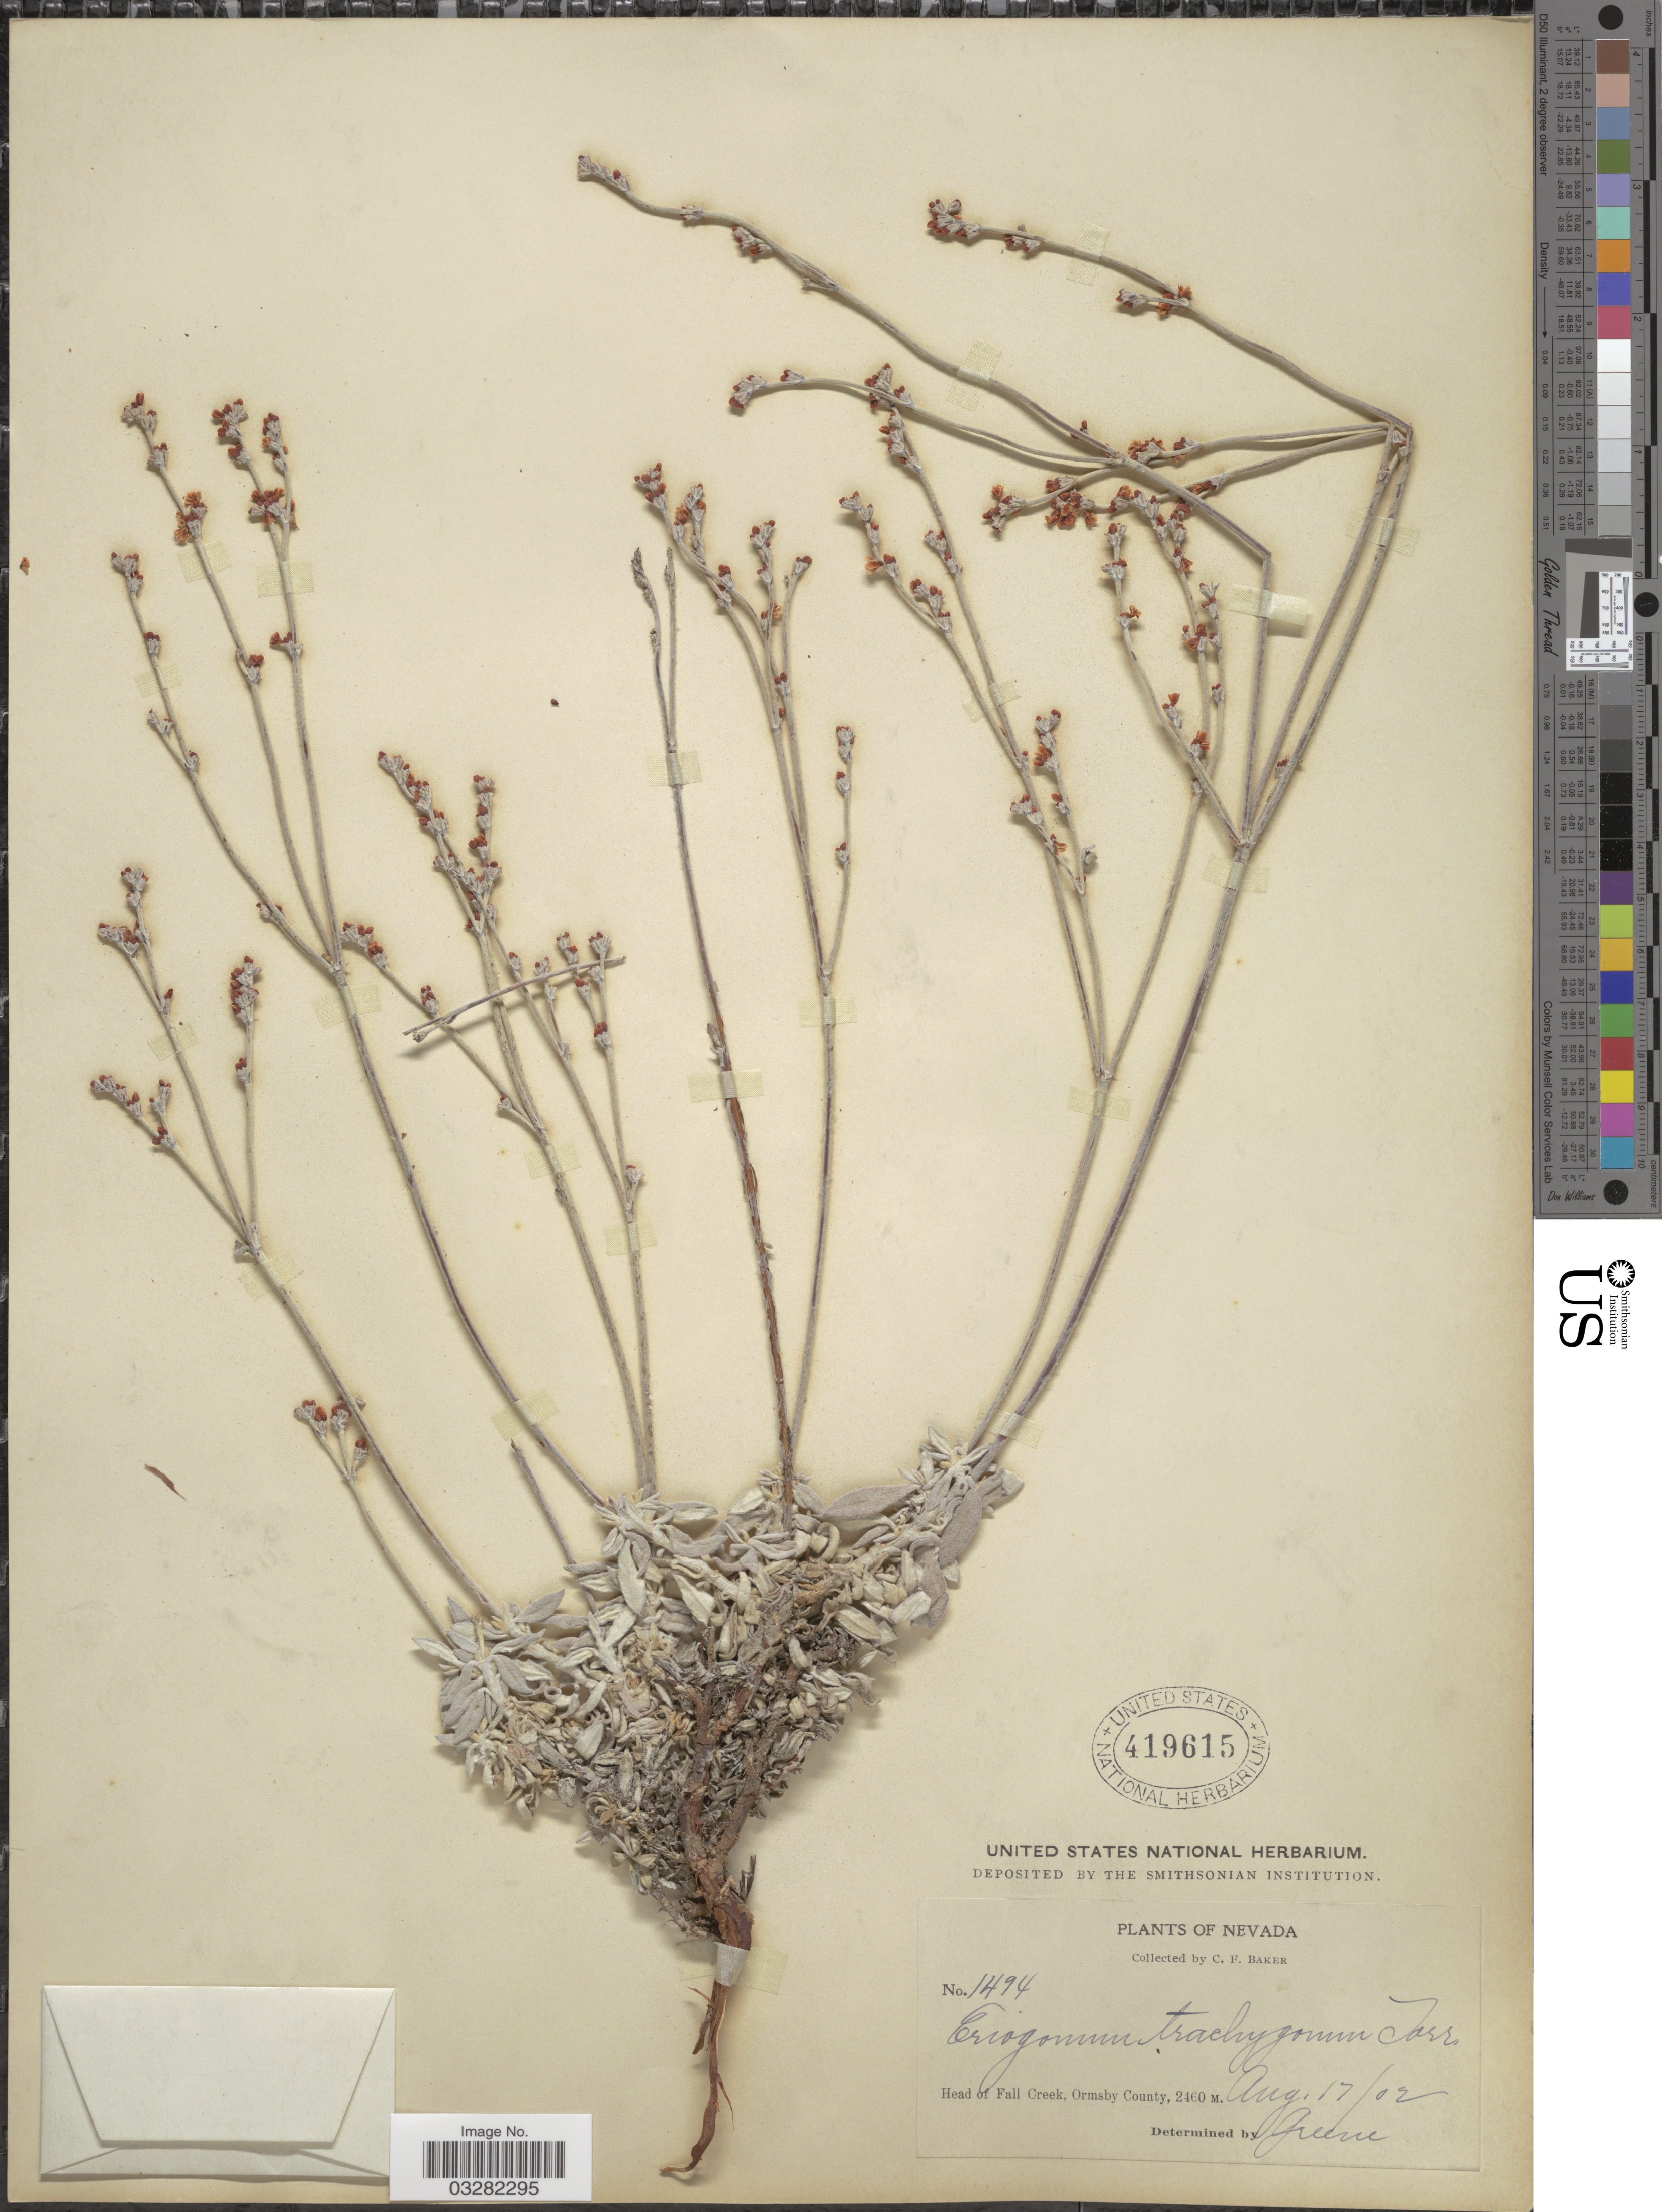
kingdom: Plantae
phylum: Tracheophyta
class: Magnoliopsida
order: Caryophyllales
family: Polygonaceae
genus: Eriogonum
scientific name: Eriogonum wrightii var. subscaposum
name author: S. Watson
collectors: C. F. Baker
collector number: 1494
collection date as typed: Transcribed d/m/y: 17/8/2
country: United States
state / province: Nevada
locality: Head of Fall Creek, Ormsby County.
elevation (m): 2460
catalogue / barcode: US 419615